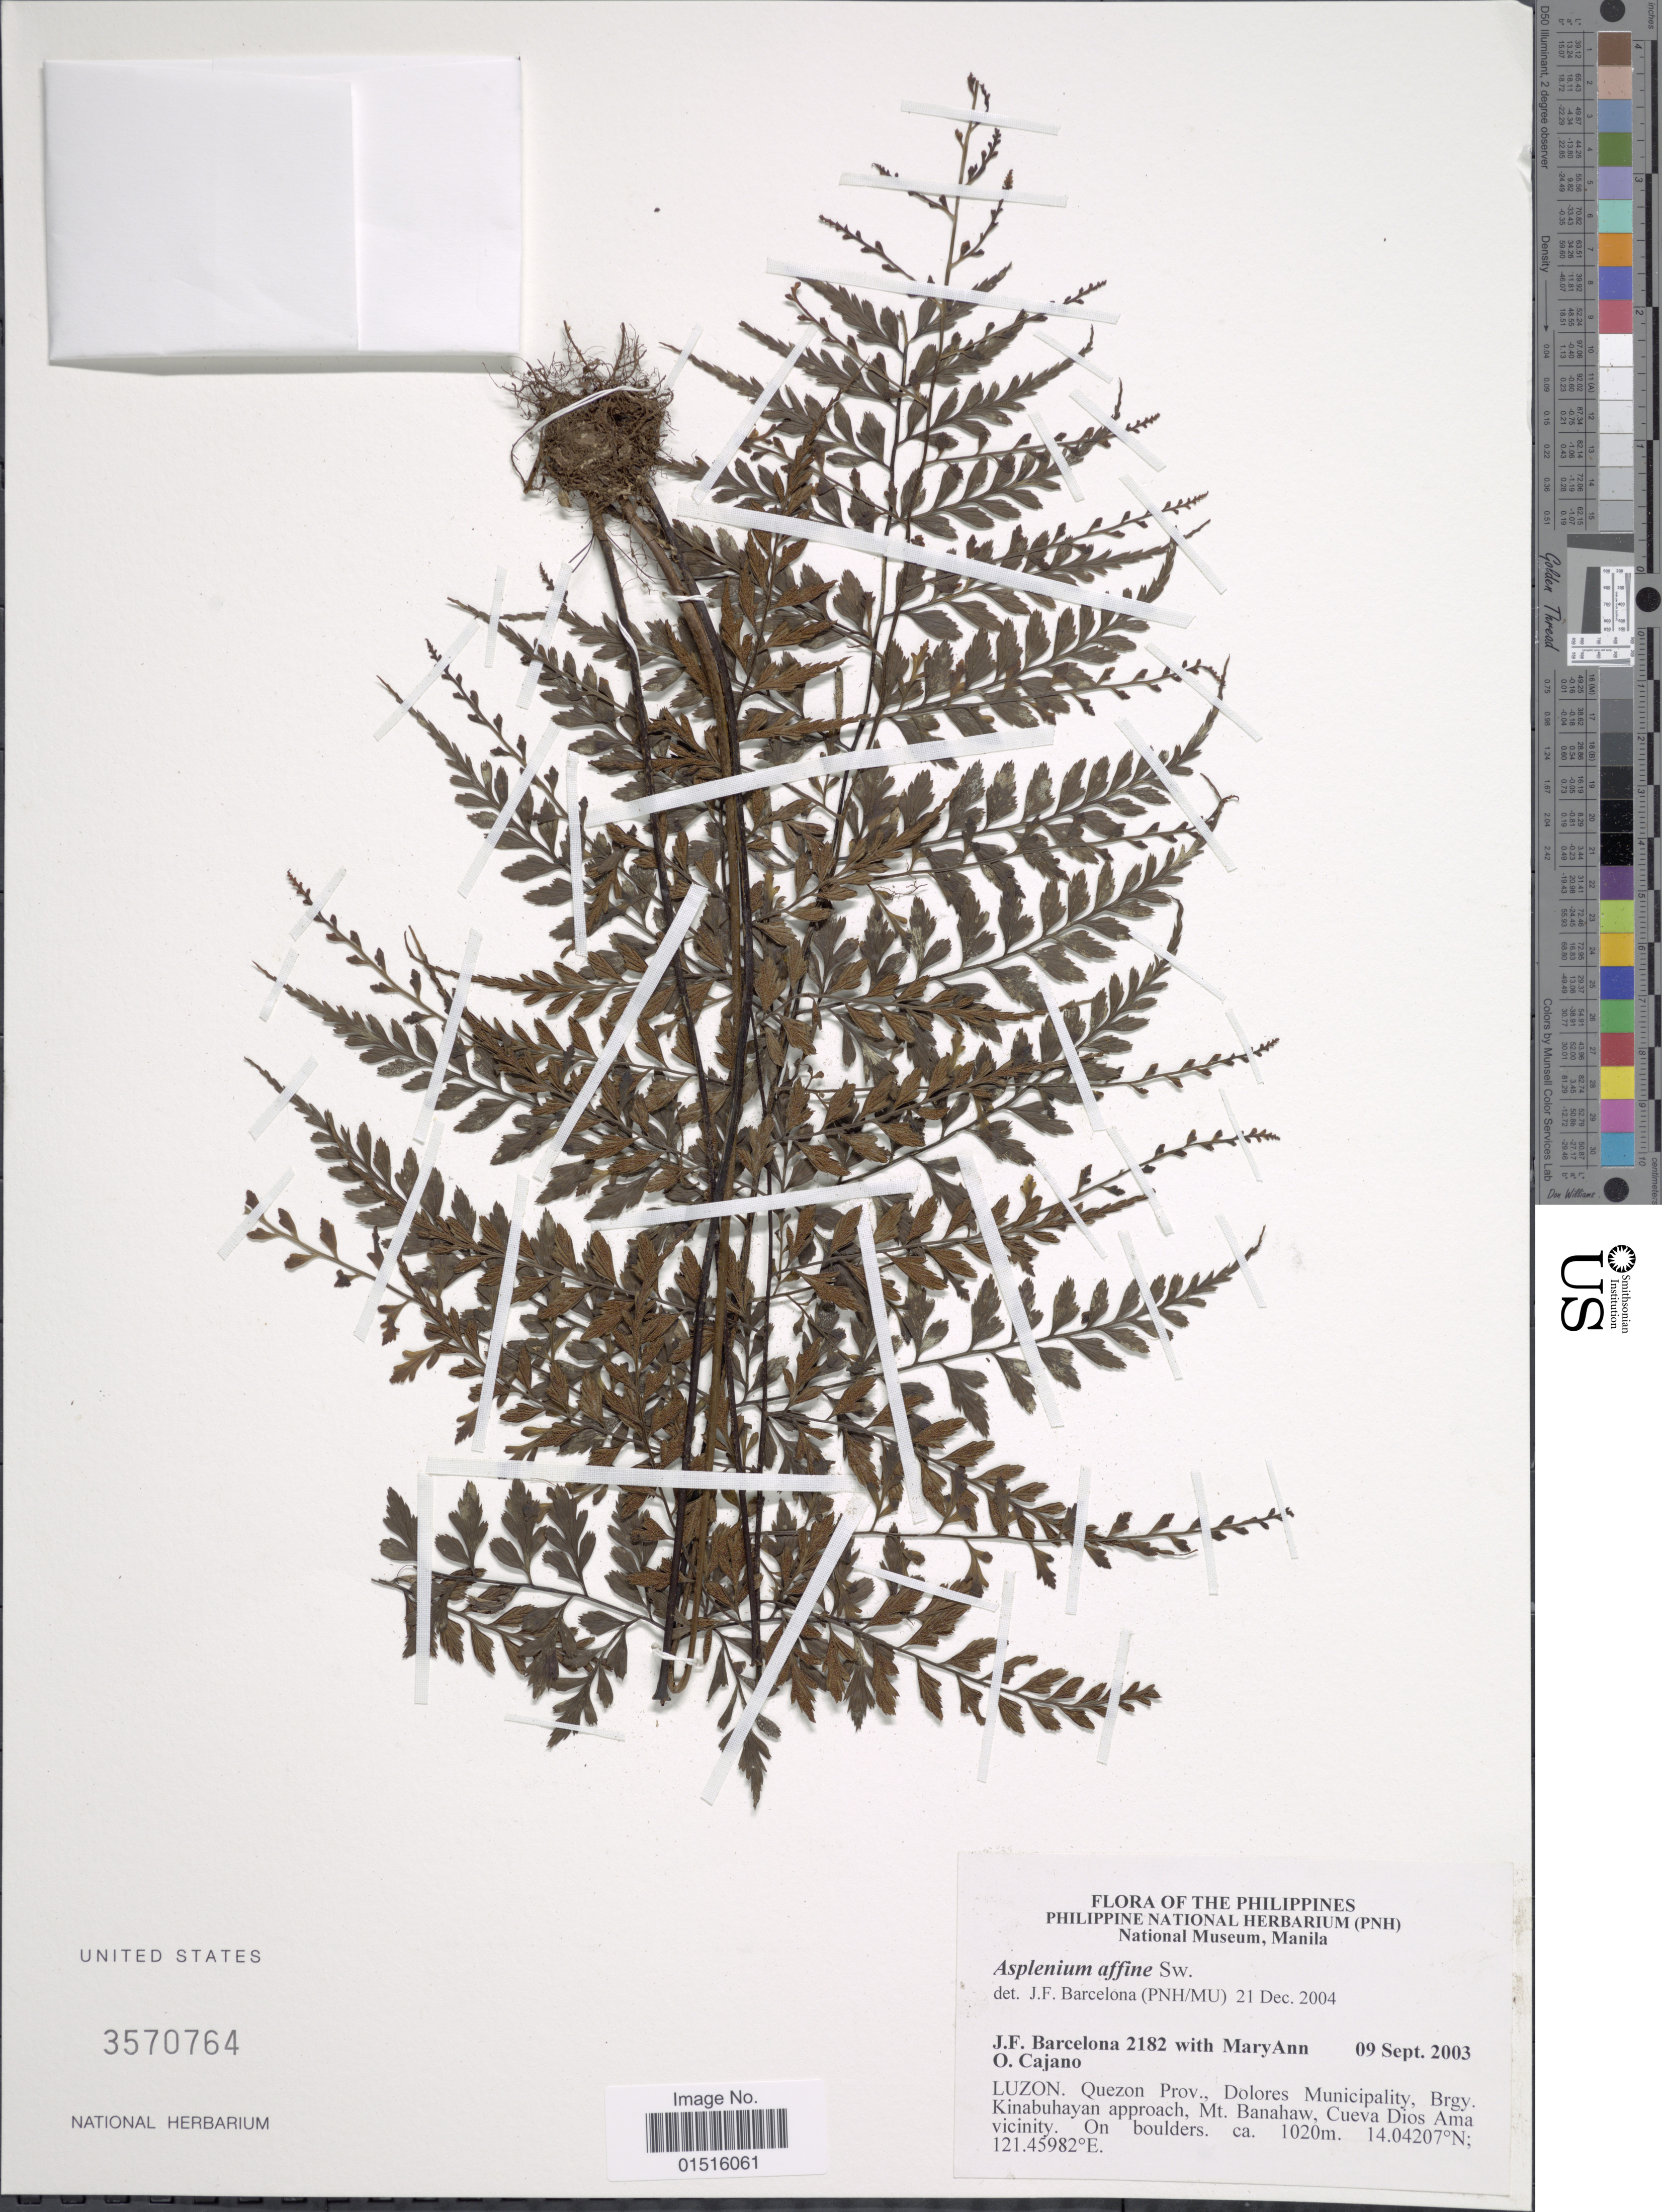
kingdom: Plantae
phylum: Tracheophyta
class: Polypodiopsida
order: Polypodiales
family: Aspleniaceae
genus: Asplenium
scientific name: Asplenium affine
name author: Sw.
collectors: J. F. Barcelona & M. Cajano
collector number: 2182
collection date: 2003-09-09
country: Philippines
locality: Luzon, Quezon Prov., Dolores Municipality, Brgy. Kinabuhayan approach, Mt. Banahaw, Cueva Dios Ama vicitnity.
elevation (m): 1020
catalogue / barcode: US 3570764